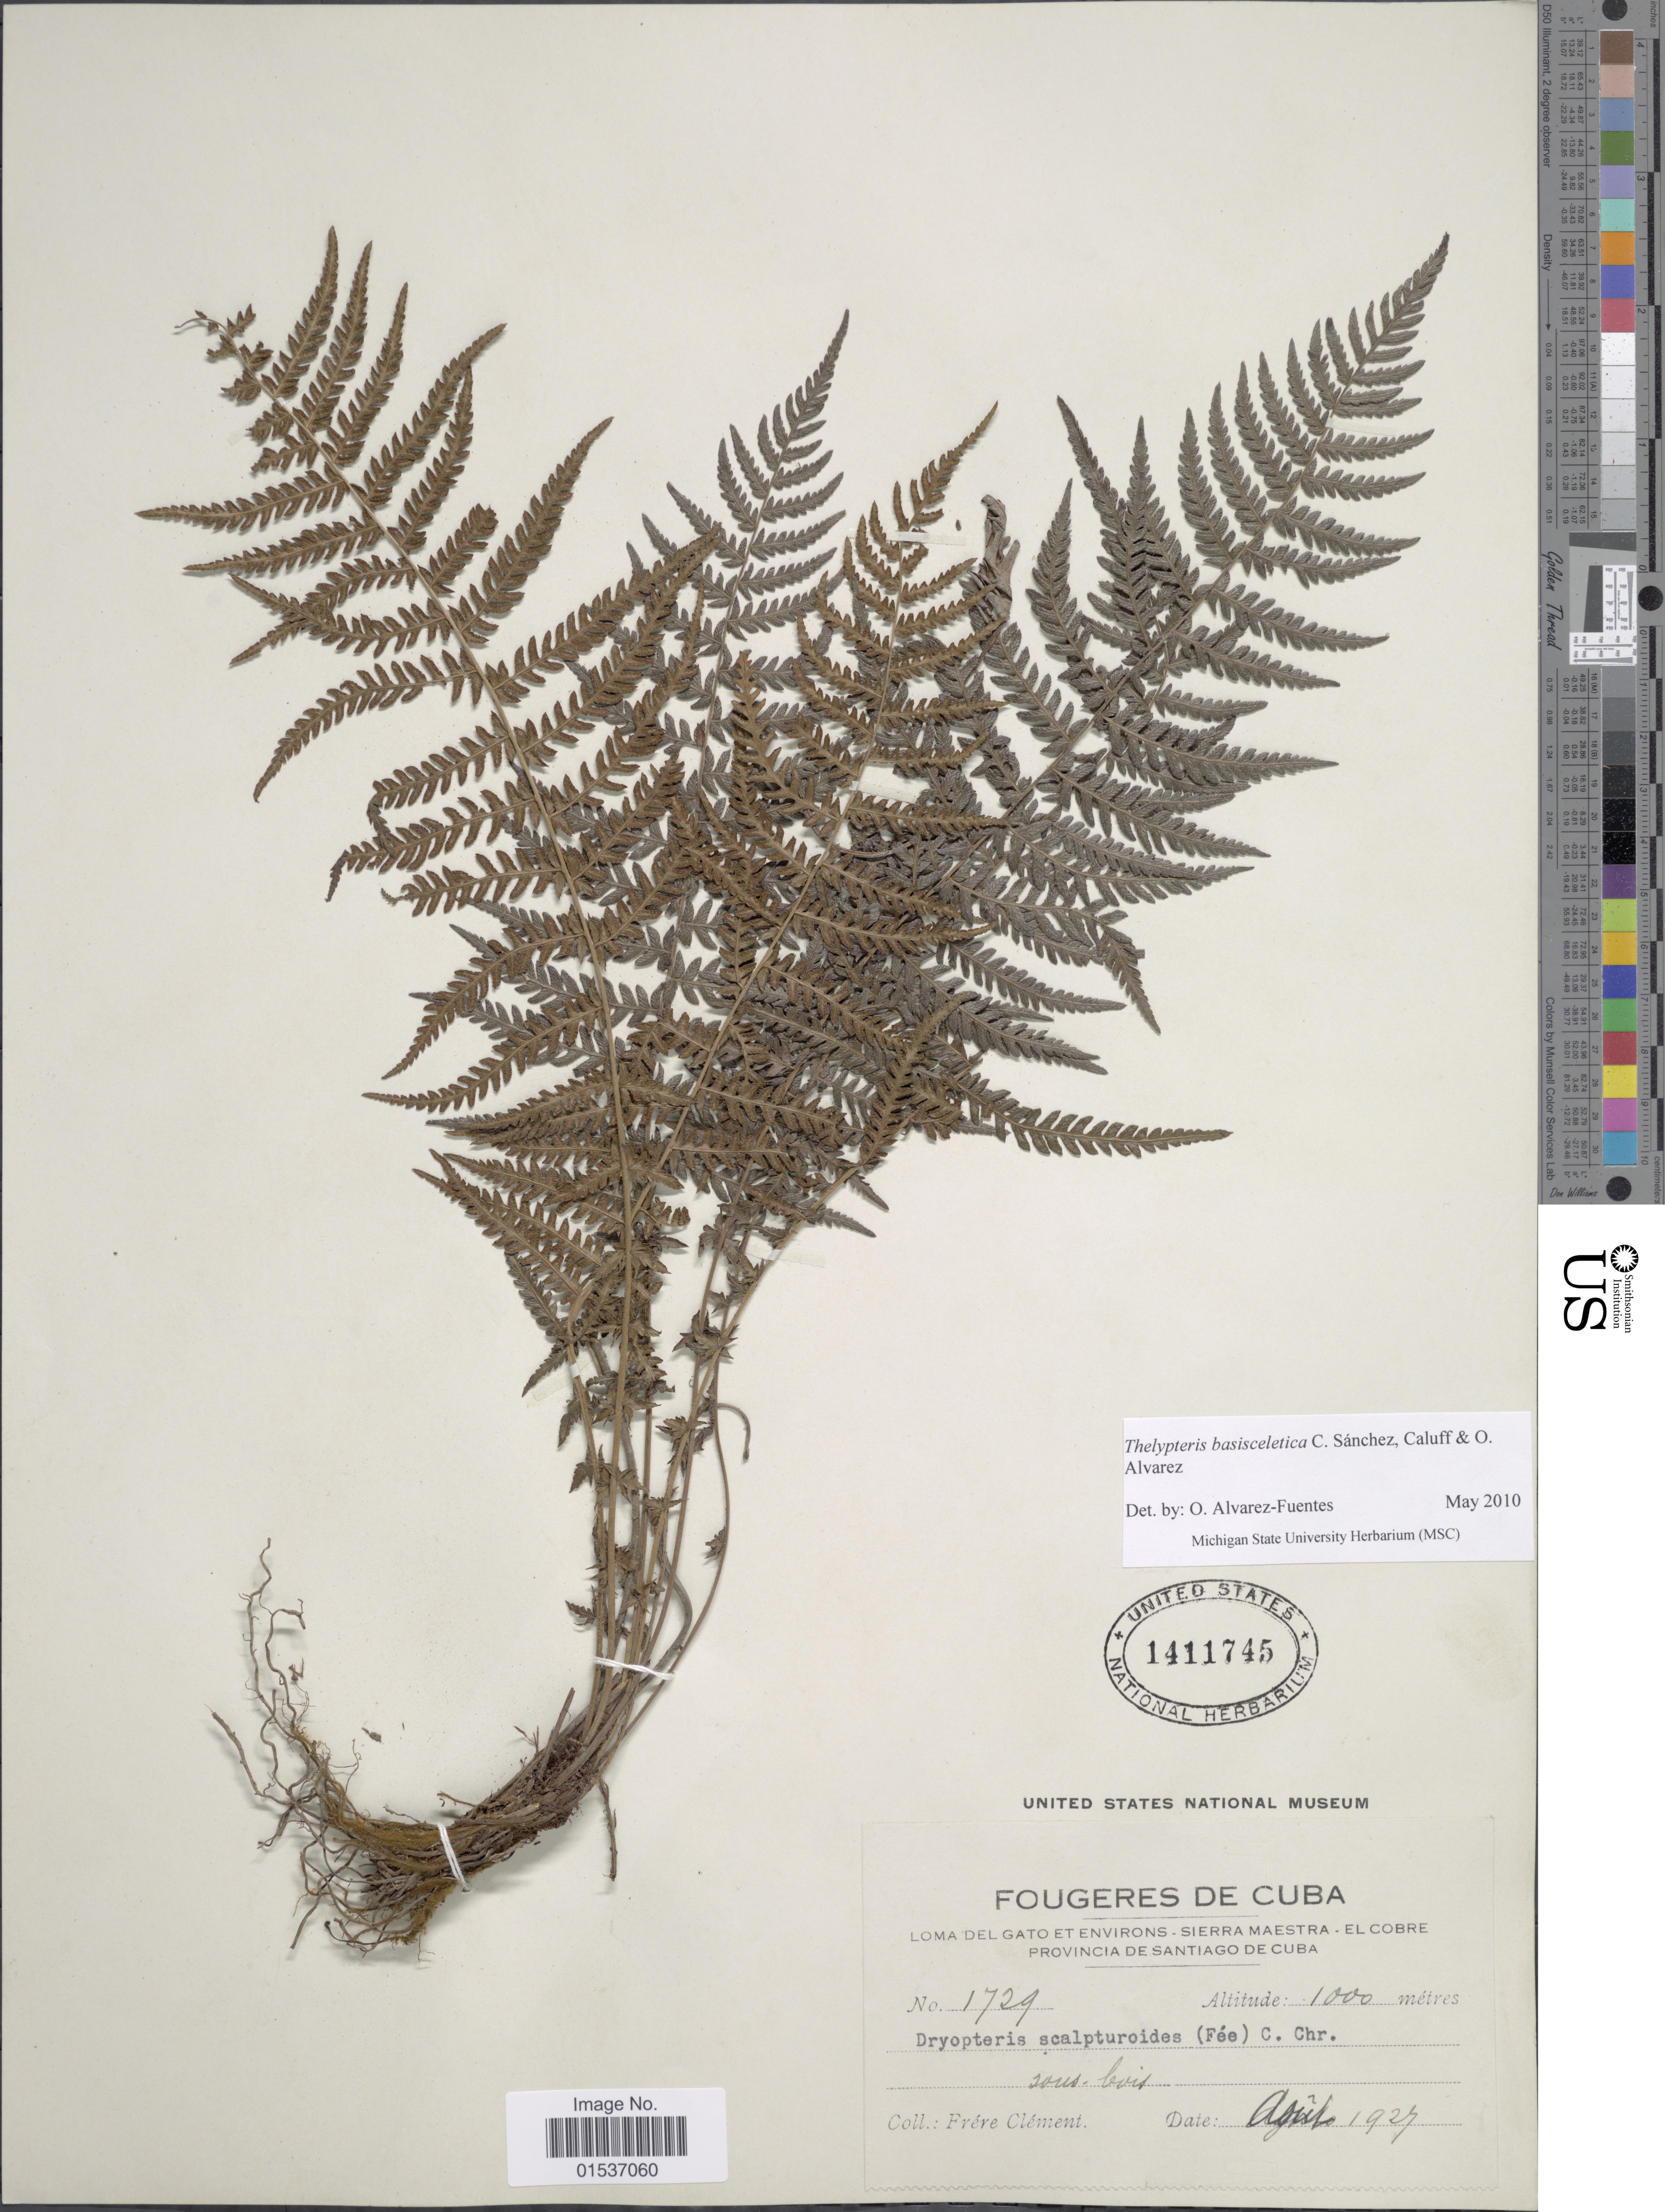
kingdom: Plantae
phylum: Tracheophyta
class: Polypodiopsida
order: Polypodiales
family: Thelypteridaceae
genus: Thelypteris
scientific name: Thelypteris basisceletica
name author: C. Sánchez et al.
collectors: B. Clement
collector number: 1729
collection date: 1927-08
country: Cuba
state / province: Santiago de Cuba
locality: Cuba, Loma del Gato et environs- Sierra Maestra - El Cobre, Provincia de Santiago de Cuba.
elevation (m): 1000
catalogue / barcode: US 1411745